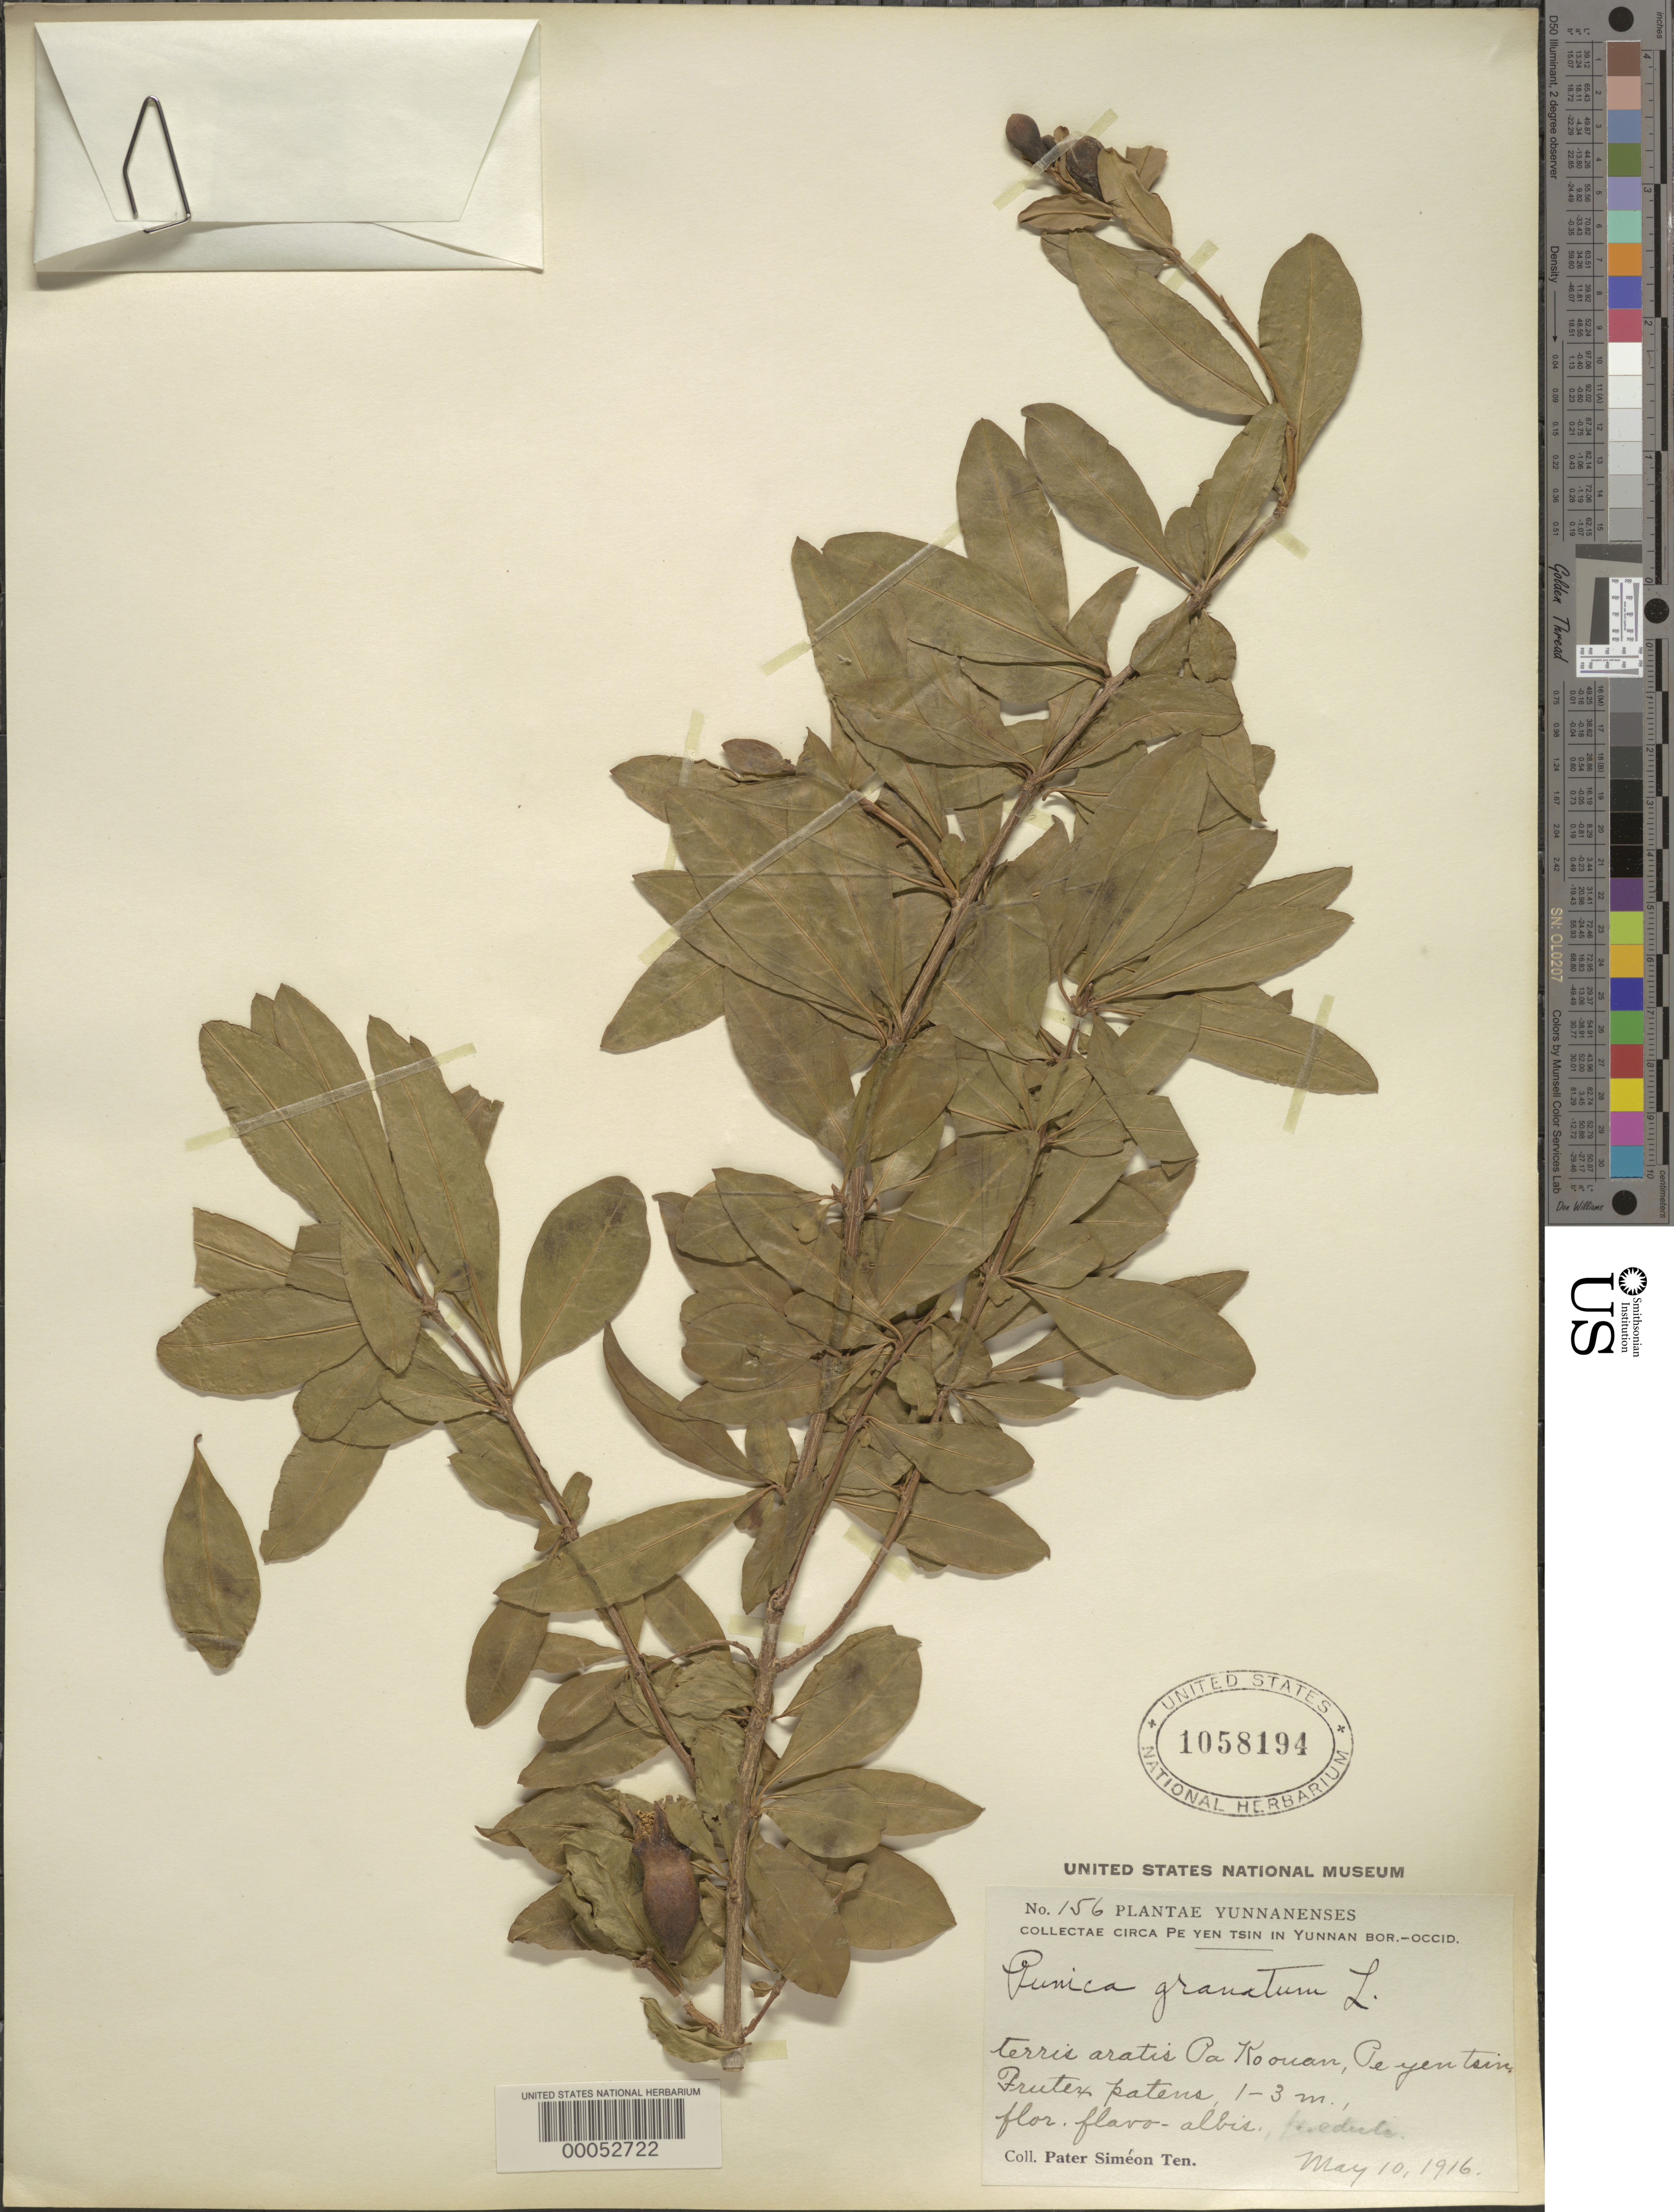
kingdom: Plantae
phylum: Tracheophyta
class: Magnoliopsida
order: Myrtales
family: Lythraceae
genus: Punica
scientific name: Punica granatum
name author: L.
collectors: P. S. Ten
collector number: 156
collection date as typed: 10 May 1916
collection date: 1916-05-10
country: China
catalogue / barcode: US 1058194